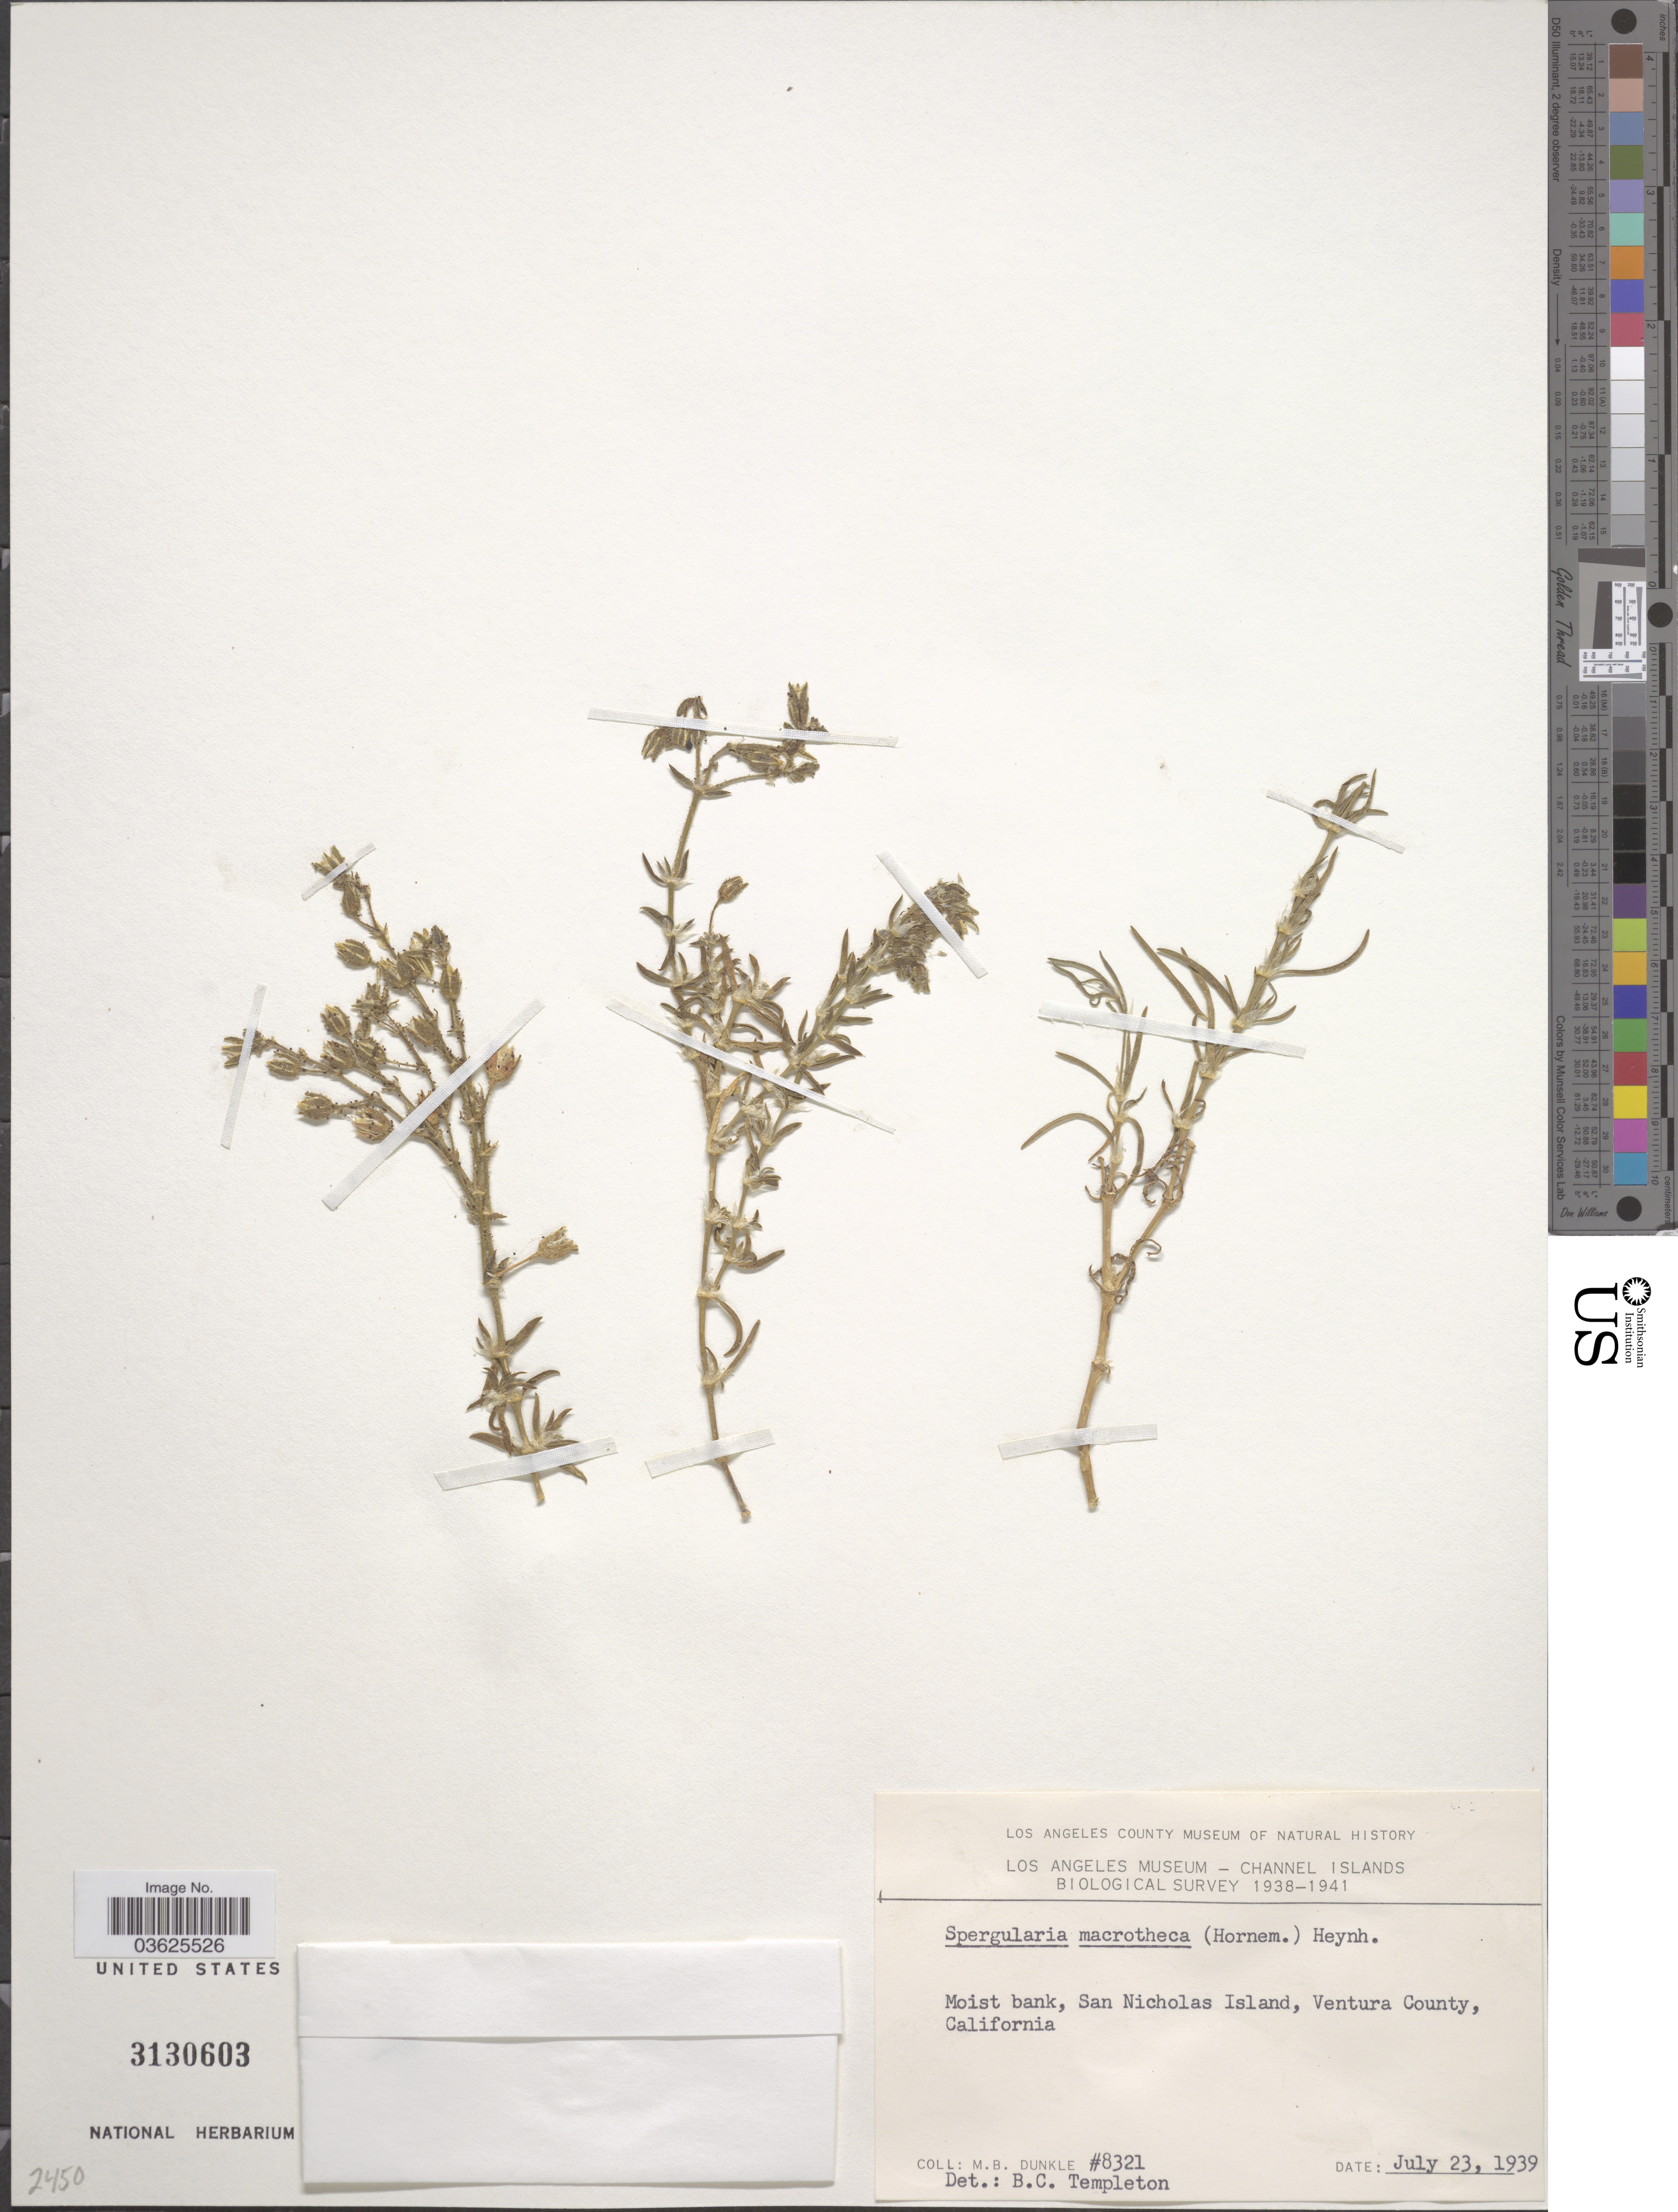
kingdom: Plantae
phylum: Tracheophyta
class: Magnoliopsida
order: Caryophyllales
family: Caryophyllaceae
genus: Spergularia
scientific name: Spergularia macrotheca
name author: (Hornem.) Heynh.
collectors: M. Dunkle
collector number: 8321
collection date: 1939-07-23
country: United States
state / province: California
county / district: Ventura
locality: Moist bank, San Nicholas Island, Ventura County.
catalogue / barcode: US 3130603